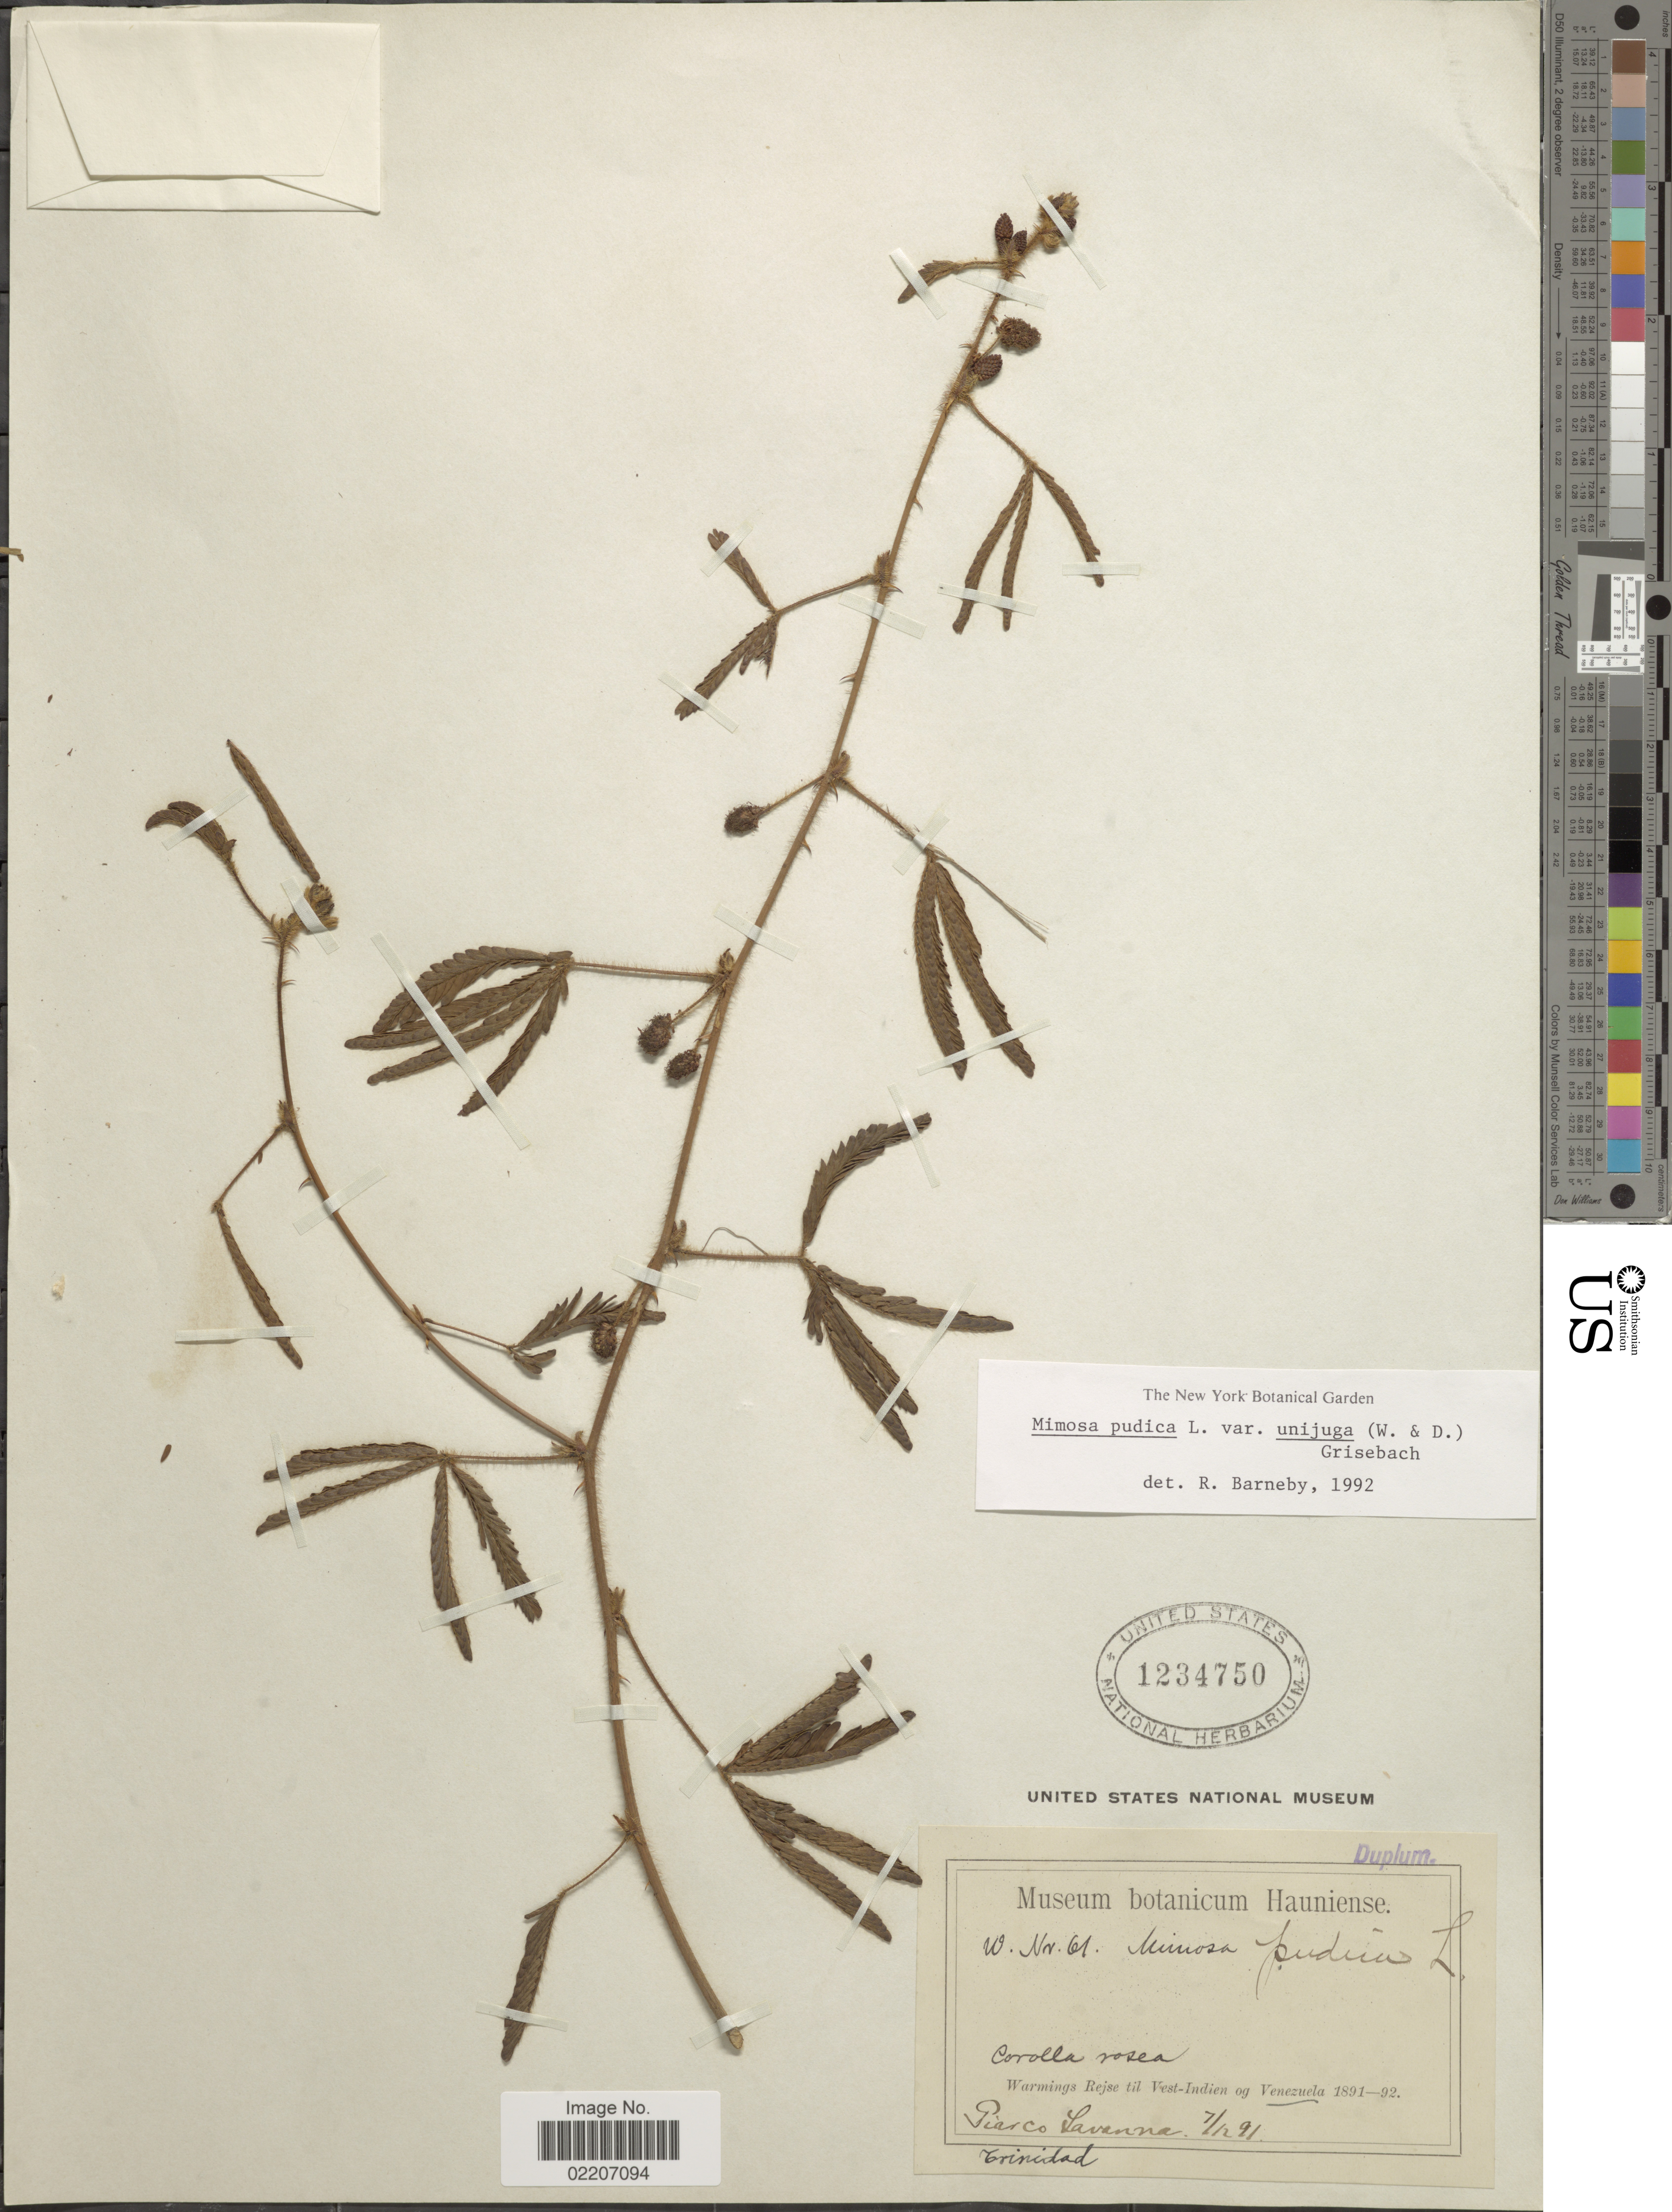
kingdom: Plantae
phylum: Tracheophyta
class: Magnoliopsida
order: Fabales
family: Fabaceae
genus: Mimosa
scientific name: Mimosa pudica var. unijuga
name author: (Walp. & Duchass.) Griseb.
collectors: -. Warmings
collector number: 61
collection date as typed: Transcribed d/m/y: 7/12/91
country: Venezuela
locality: Piar Co Savanna, Trinidad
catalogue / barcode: US 1234750